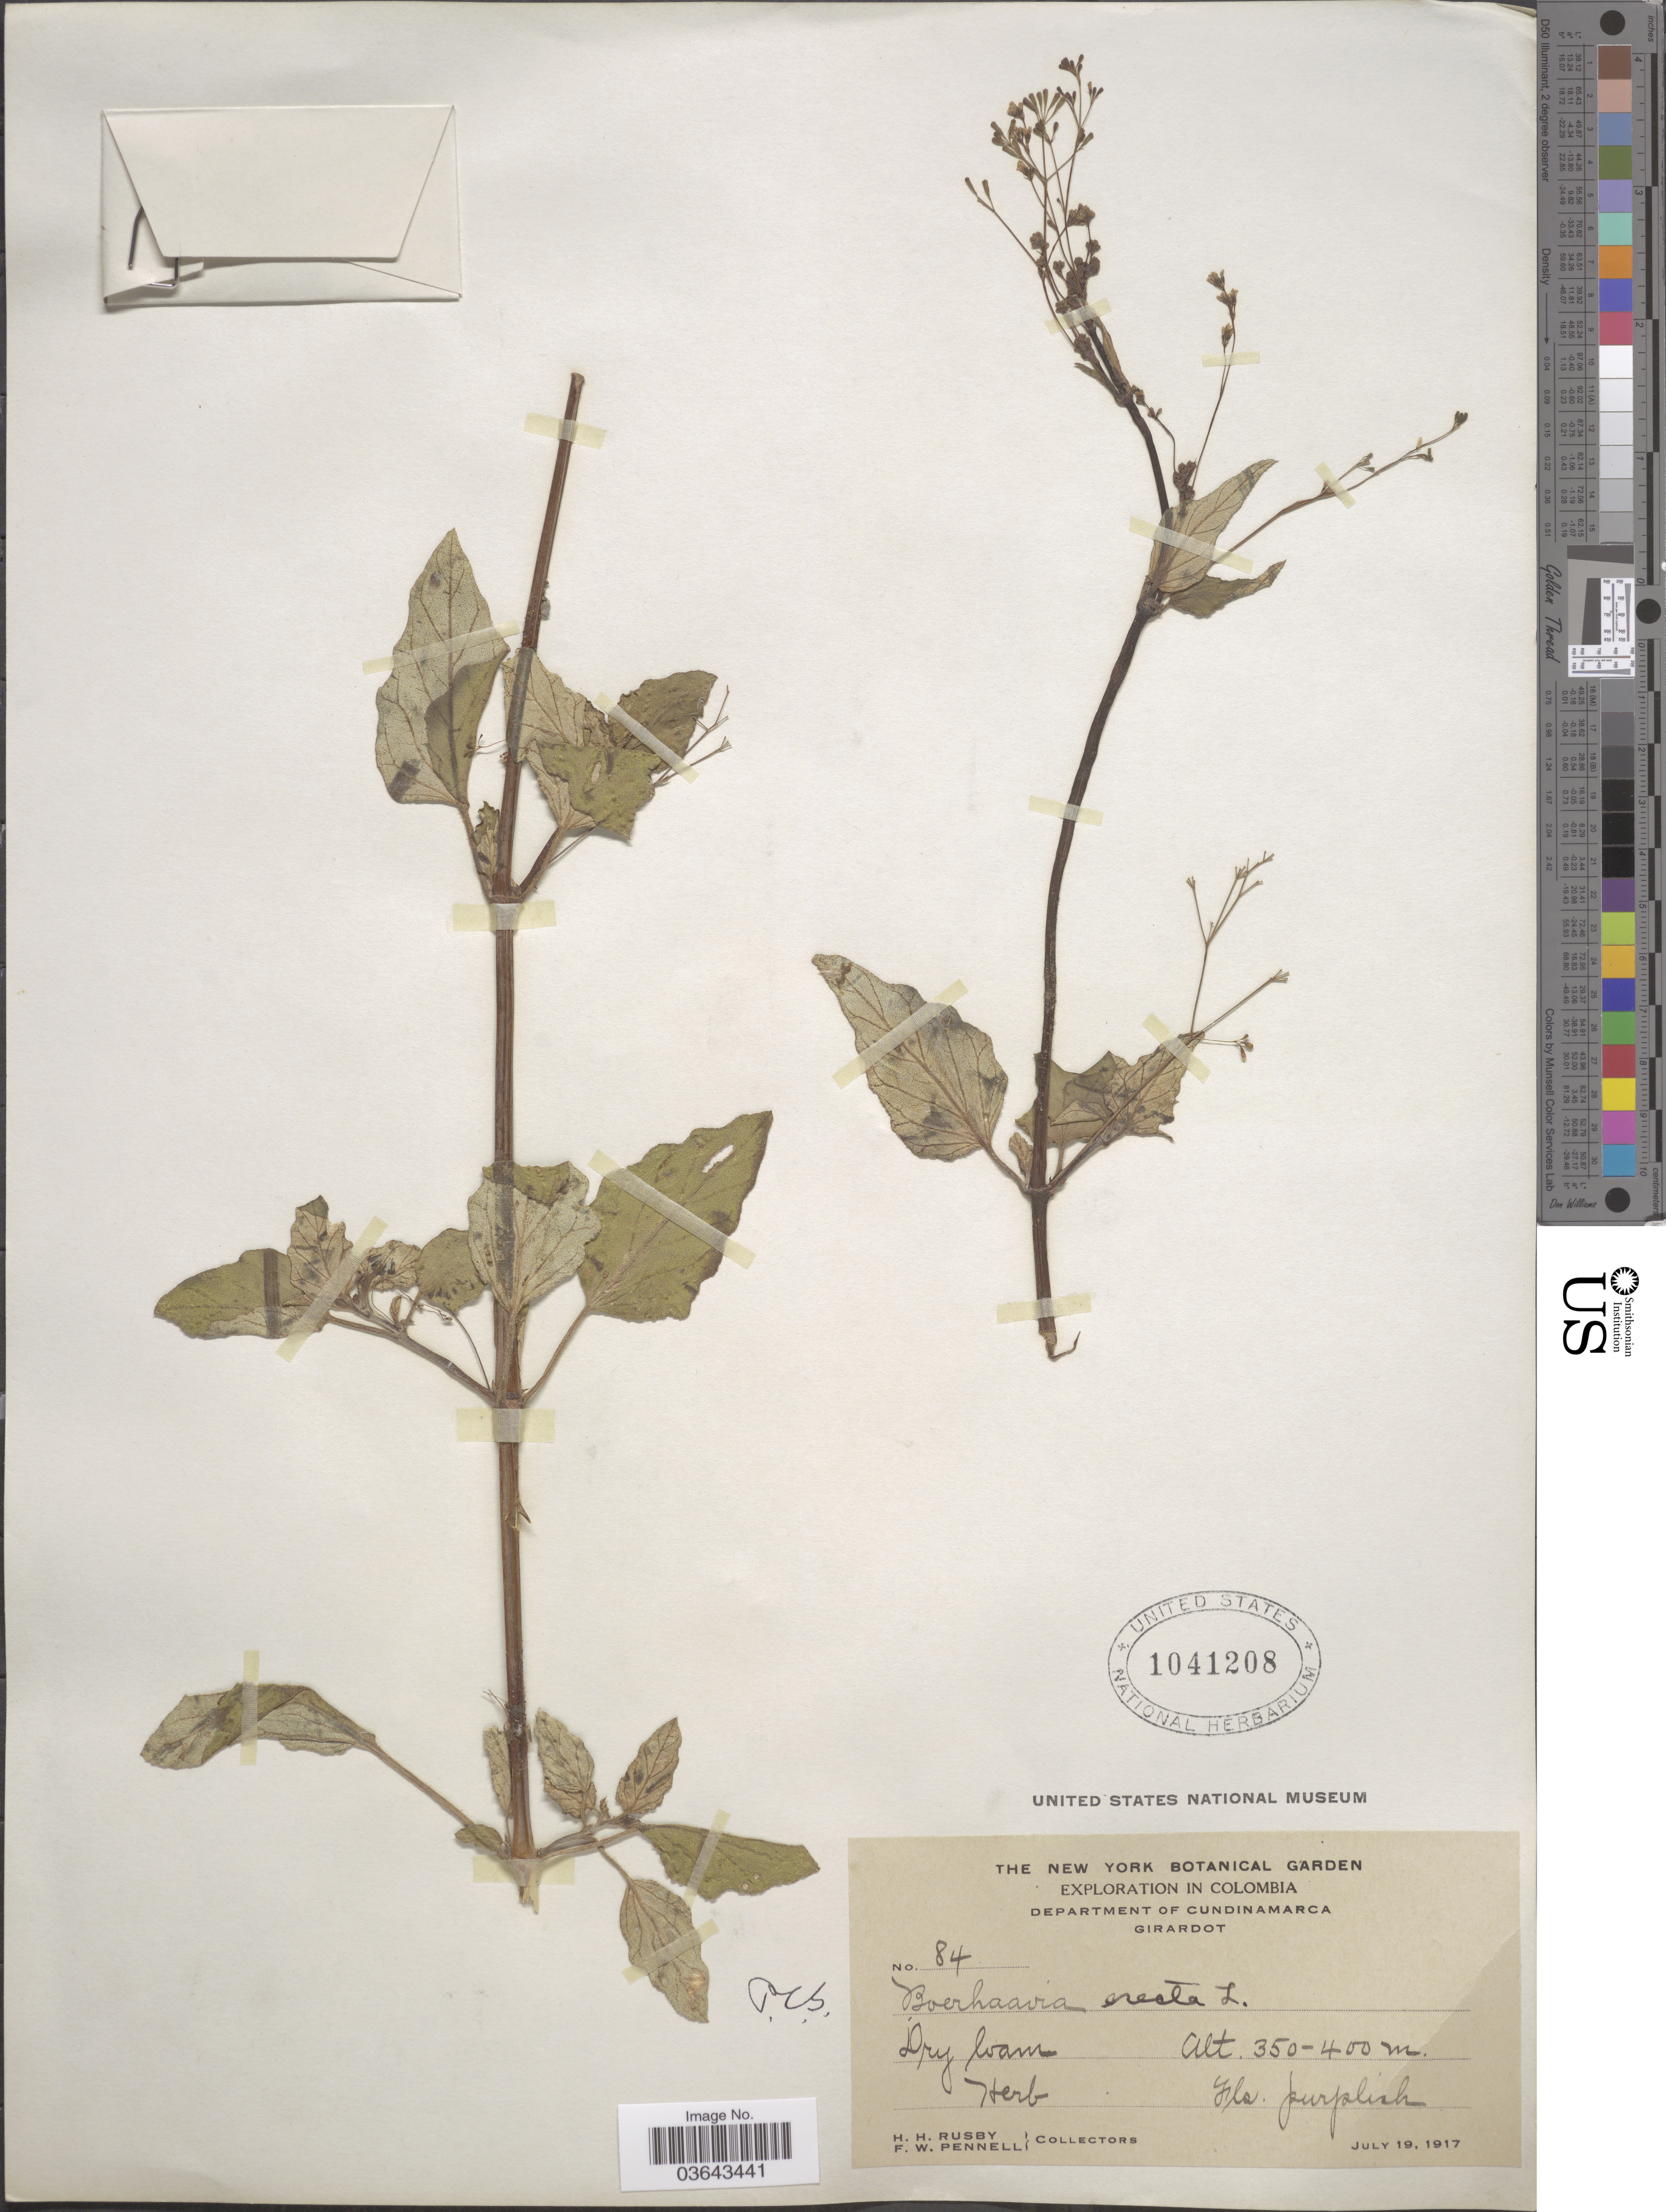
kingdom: Plantae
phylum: Tracheophyta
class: Magnoliopsida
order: Caryophyllales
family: Nyctaginaceae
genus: Boerhavia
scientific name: Boerhavia erecta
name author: L.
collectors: H. H. Rusby & F. W. Pennell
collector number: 84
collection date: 1917-07-19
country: Colombia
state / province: Cundinamarca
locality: Department of Cundinamarca. Girardot.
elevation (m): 350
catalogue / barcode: US 1041208